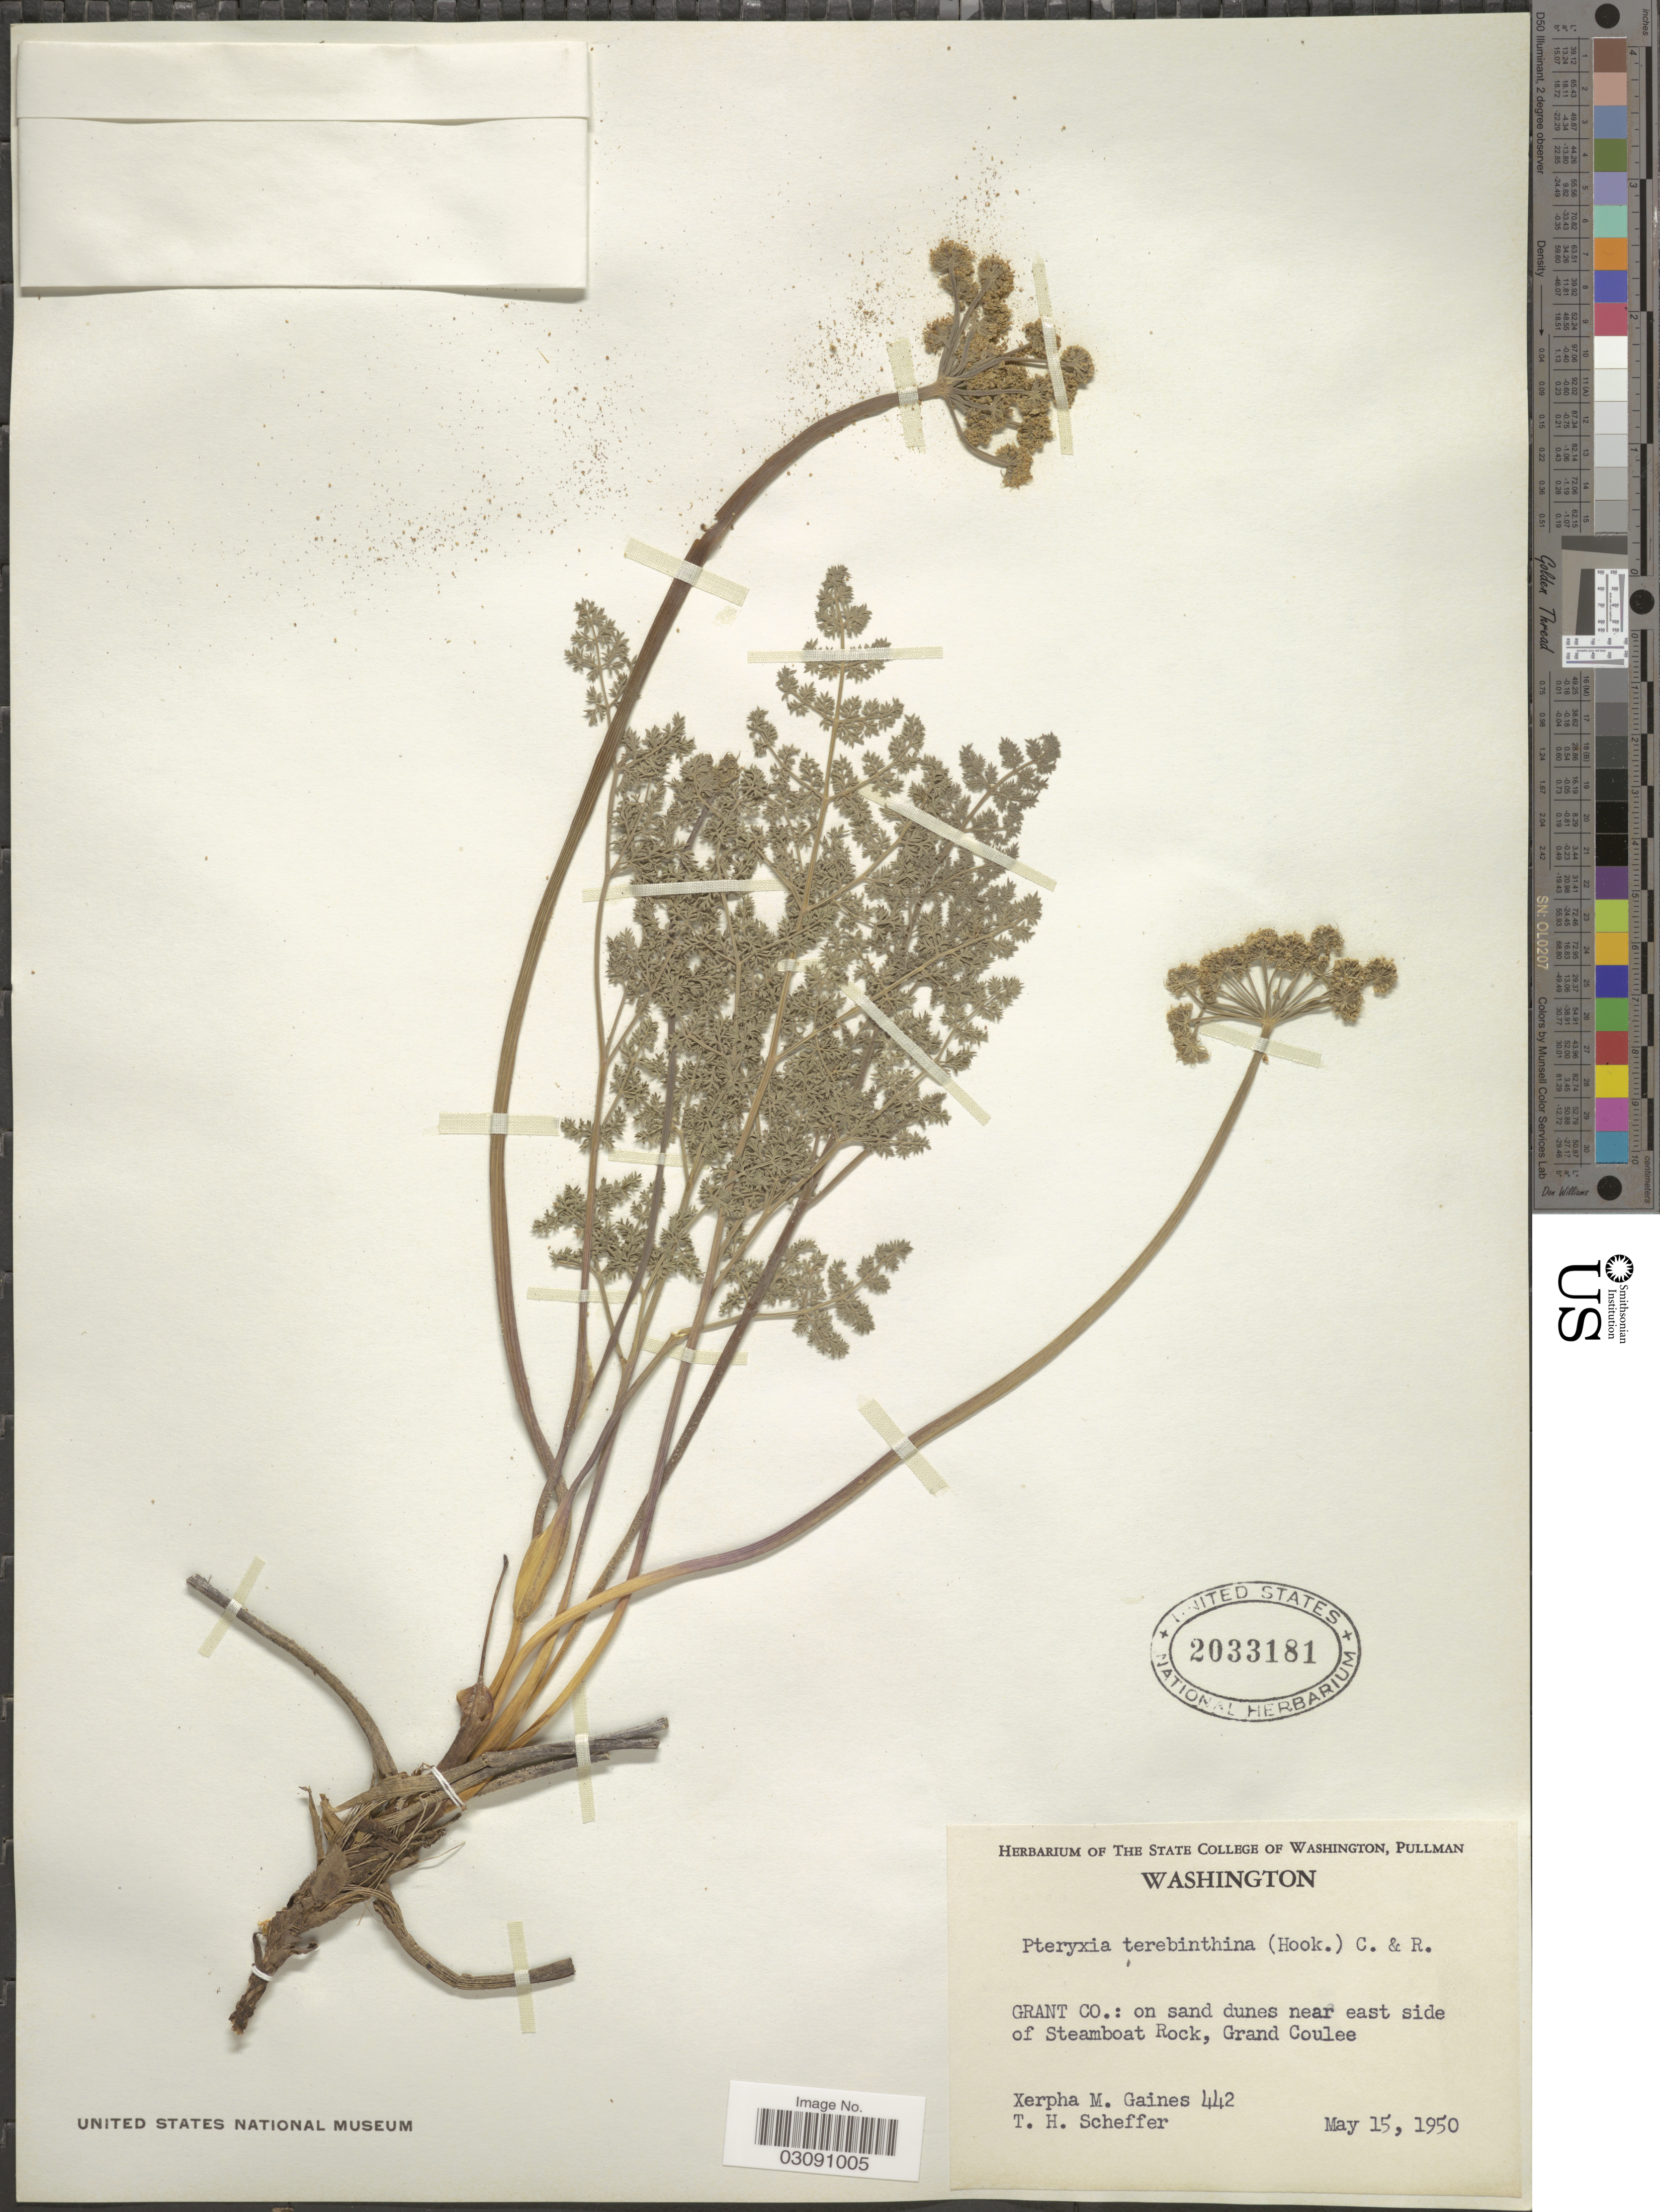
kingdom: Plantae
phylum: Tracheophyta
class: Magnoliopsida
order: Apiales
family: Apiaceae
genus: Pteryxia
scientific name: Pteryxia terebinthina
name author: (Hook.) J.M. Coult. & Rose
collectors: X. Gaines & T. Scheffer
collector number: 442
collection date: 1950-05-15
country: United States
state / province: Washington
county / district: Grant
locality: Grant Co.: on sand dunes near east side of Steamboat Rock, Grand Coulee.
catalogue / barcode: US 2033181